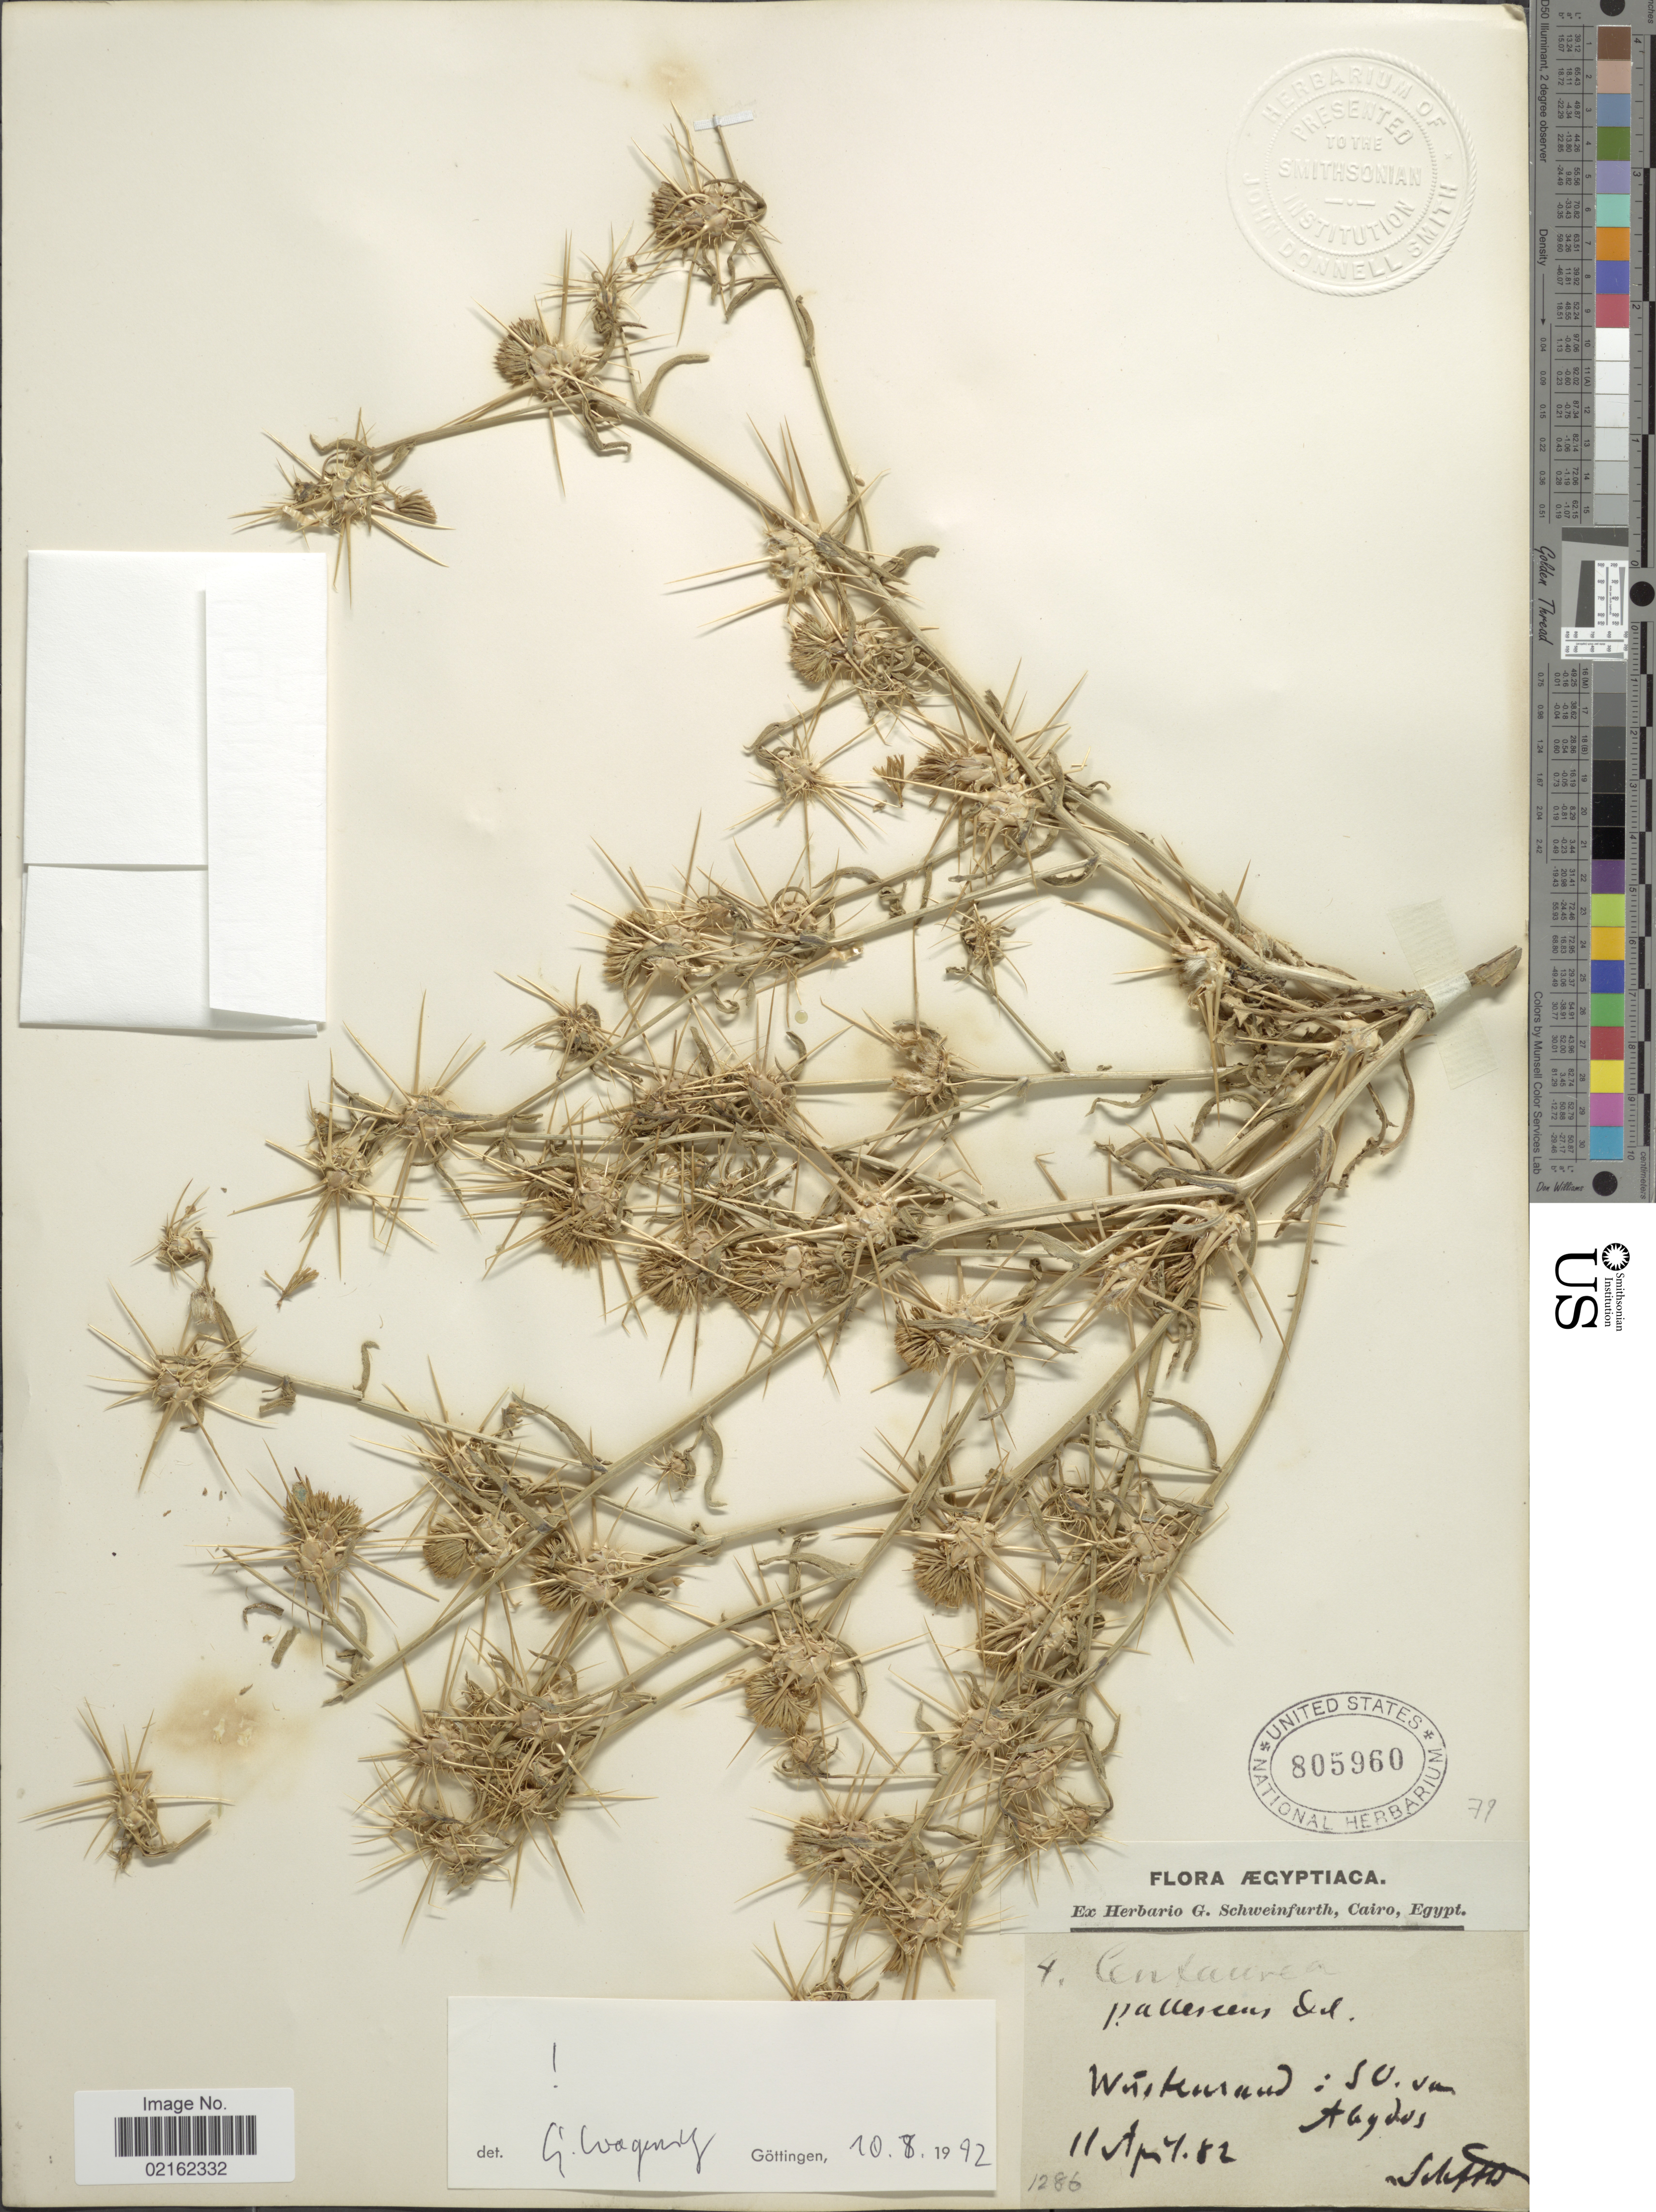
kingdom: Plantae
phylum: Tracheophyta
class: Magnoliopsida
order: Asterales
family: Asteraceae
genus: Centaurea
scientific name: Centaurea pallescens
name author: Del.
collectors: G. Schweinfurth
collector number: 4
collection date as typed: Transcribed d/m/y: 11/4/82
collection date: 1882-04-11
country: Egypt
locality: Wüste rand, SO. von Abydos.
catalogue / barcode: US 805960